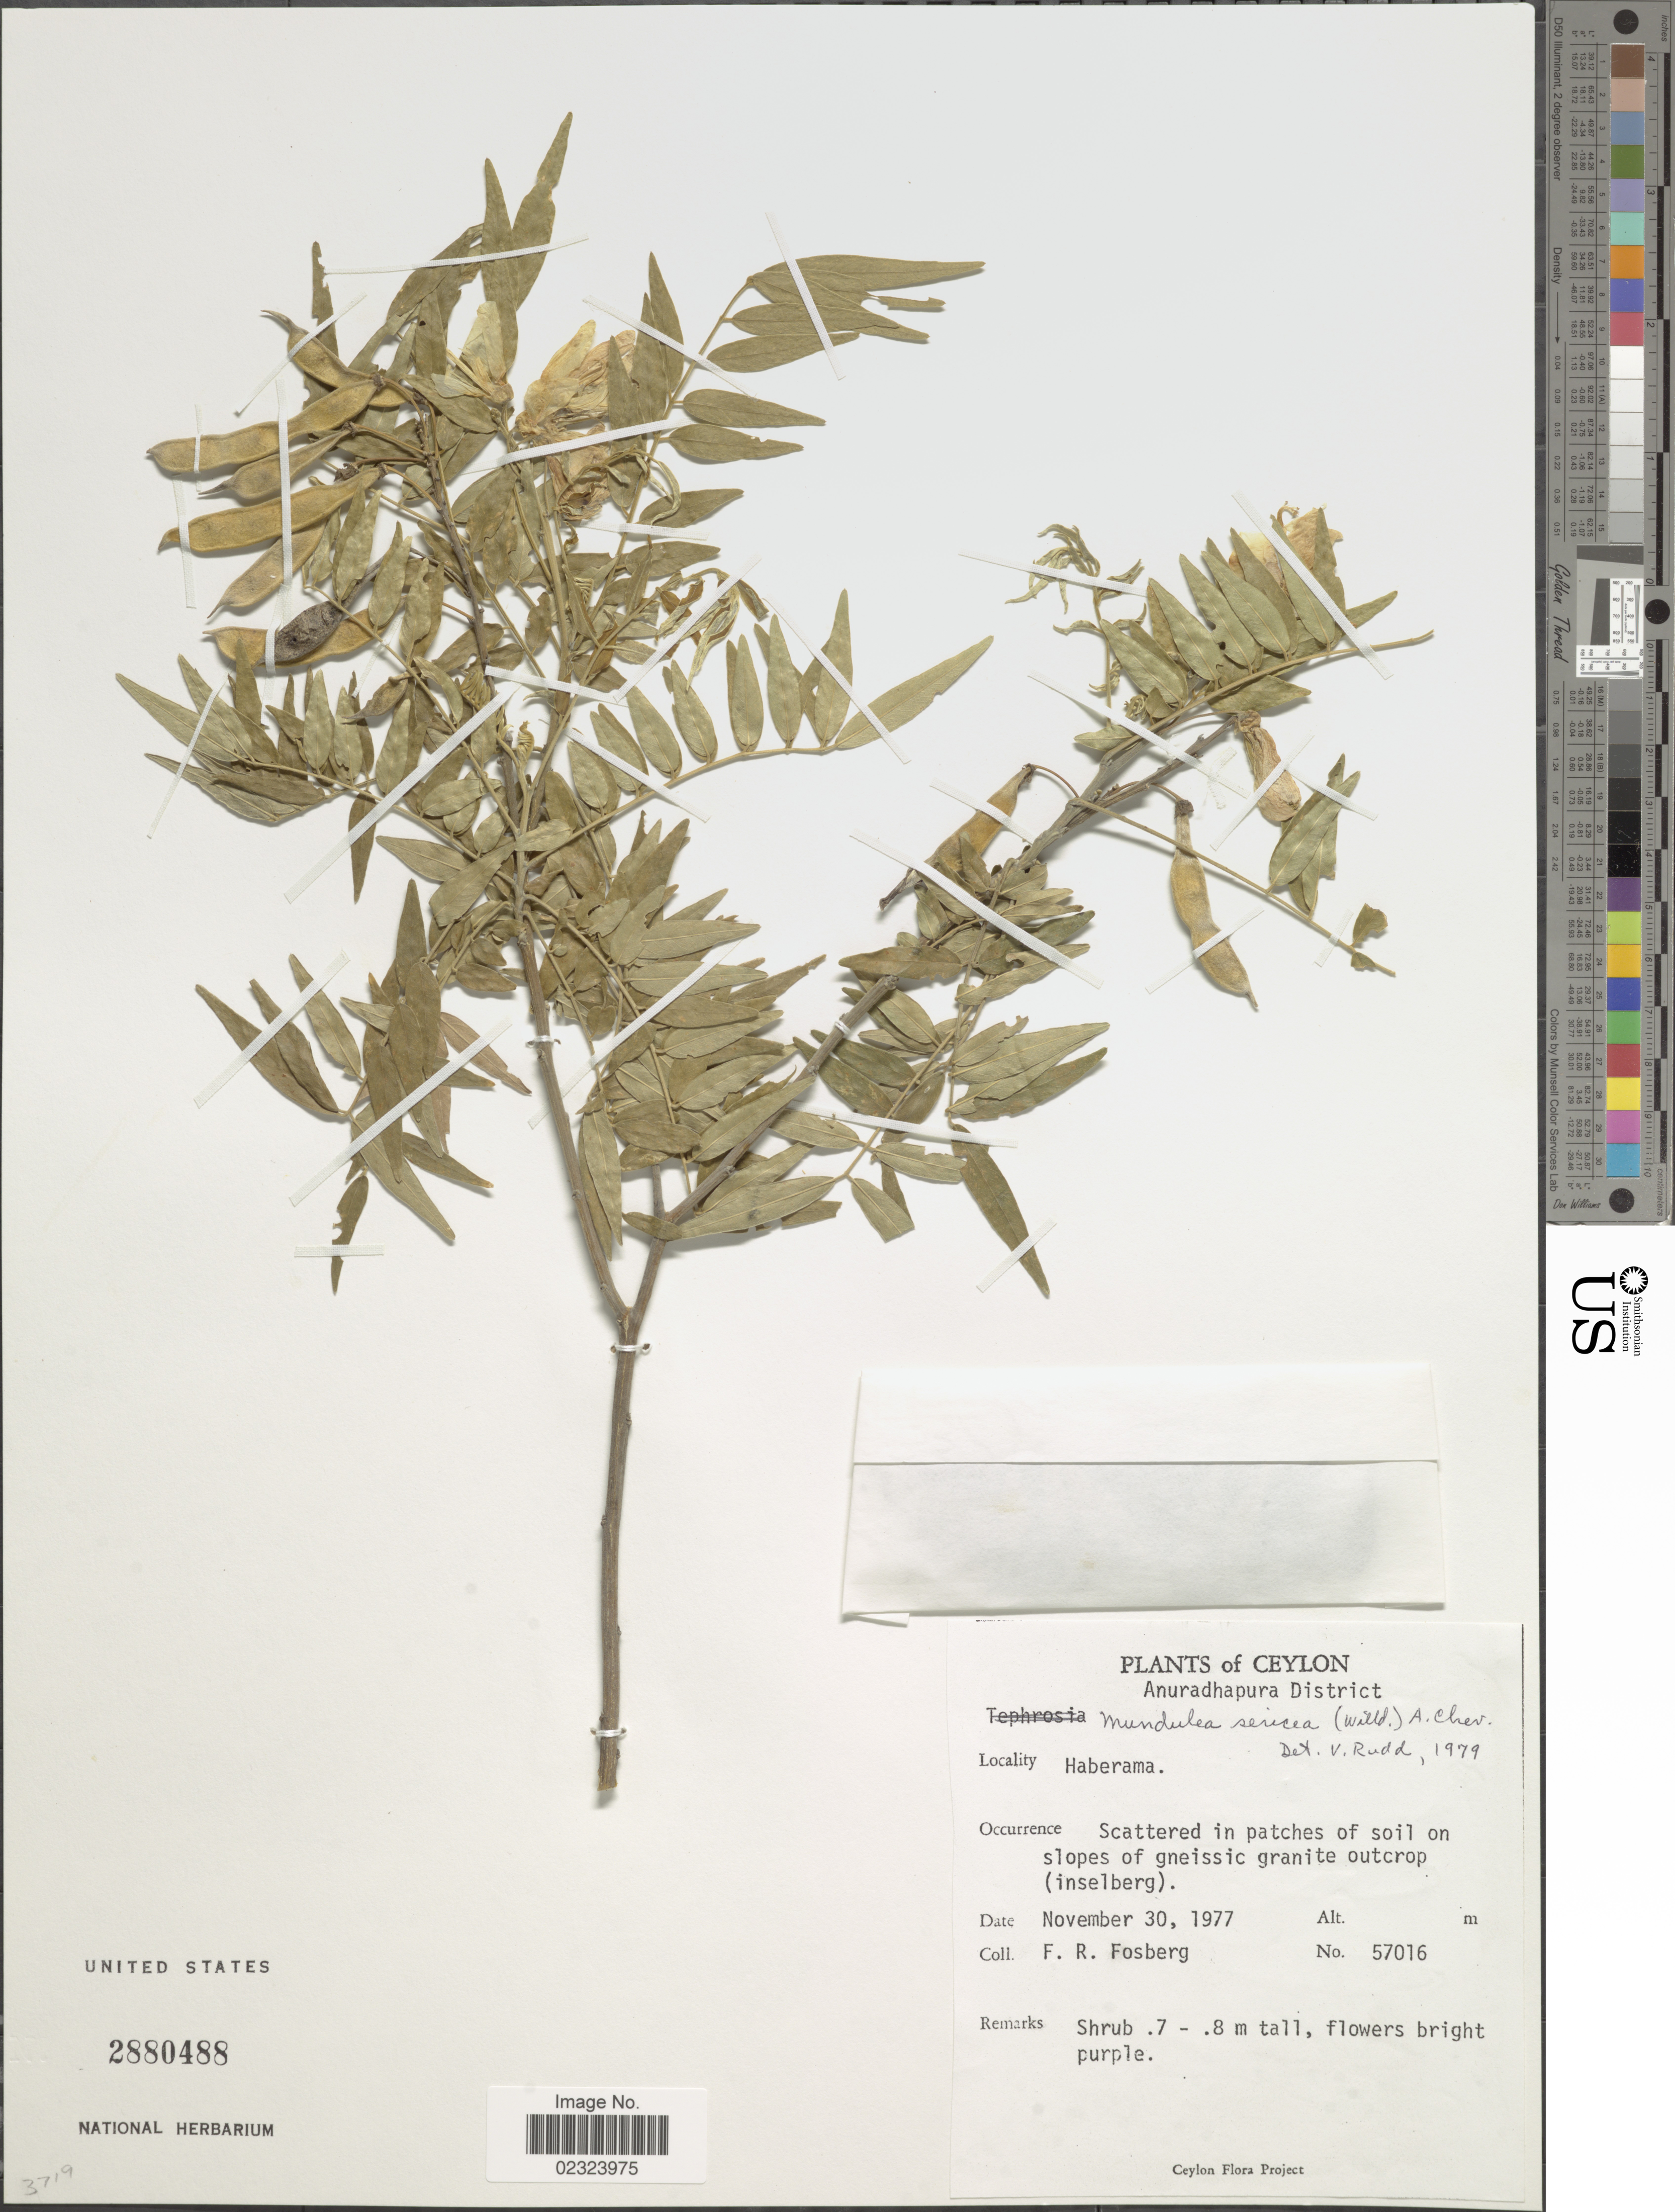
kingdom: Plantae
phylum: Tracheophyta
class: Magnoliopsida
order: Fabales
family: Fabaceae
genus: Mundulea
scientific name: Mundulea sericea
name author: (Willd.) A. Chev.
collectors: F. R. Fosberg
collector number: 57016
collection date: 1977-11-30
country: Sri Lanka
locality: Ceylon. Haberama. Anuradhapura District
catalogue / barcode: US 2880488